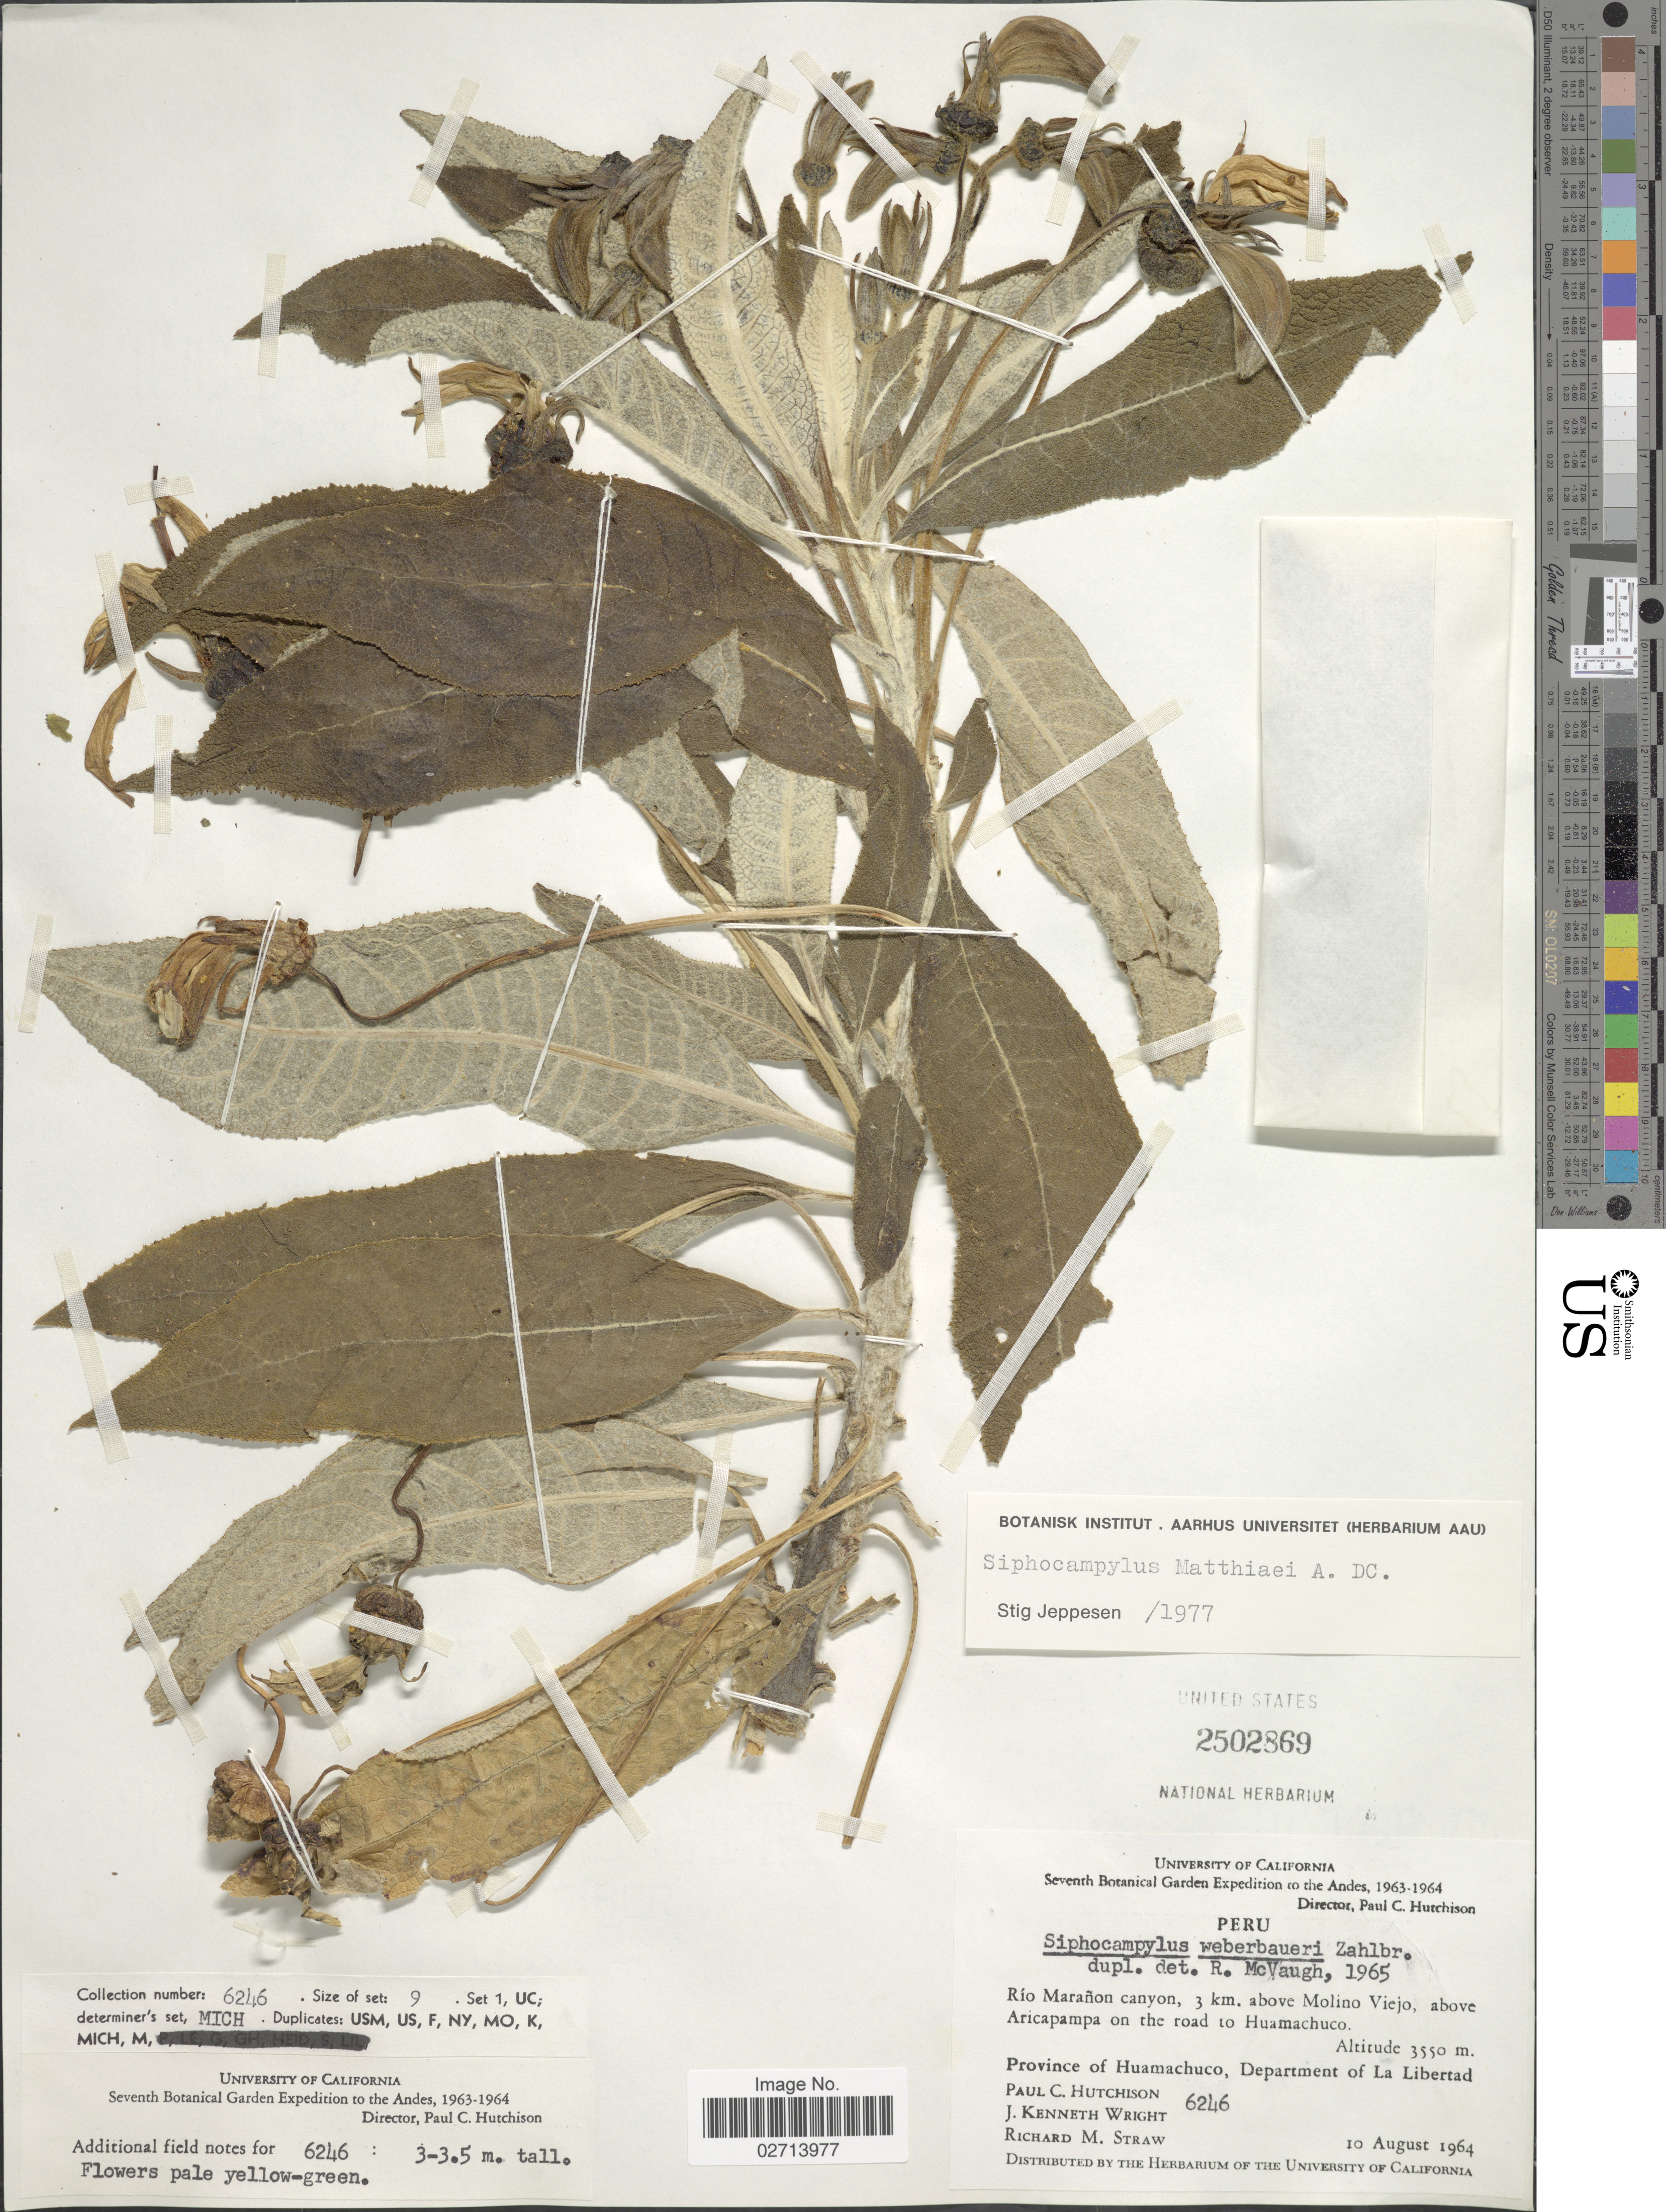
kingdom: Plantae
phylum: Tracheophyta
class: Magnoliopsida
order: Asterales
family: Campanulaceae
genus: Siphocampylus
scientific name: Siphocampylus matthiaei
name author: A. DC.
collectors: P. C. Hutchison, J. K. Wright & R. M. Straw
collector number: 6246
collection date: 1964-08-10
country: Peru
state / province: La Libertad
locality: Río Marañon canyon, 3 km. above Molino Viejo, above Aricapampa on the road to Huamachuco. Province of Huamachuco, Department of La Libertad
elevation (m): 3550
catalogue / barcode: US 2502869